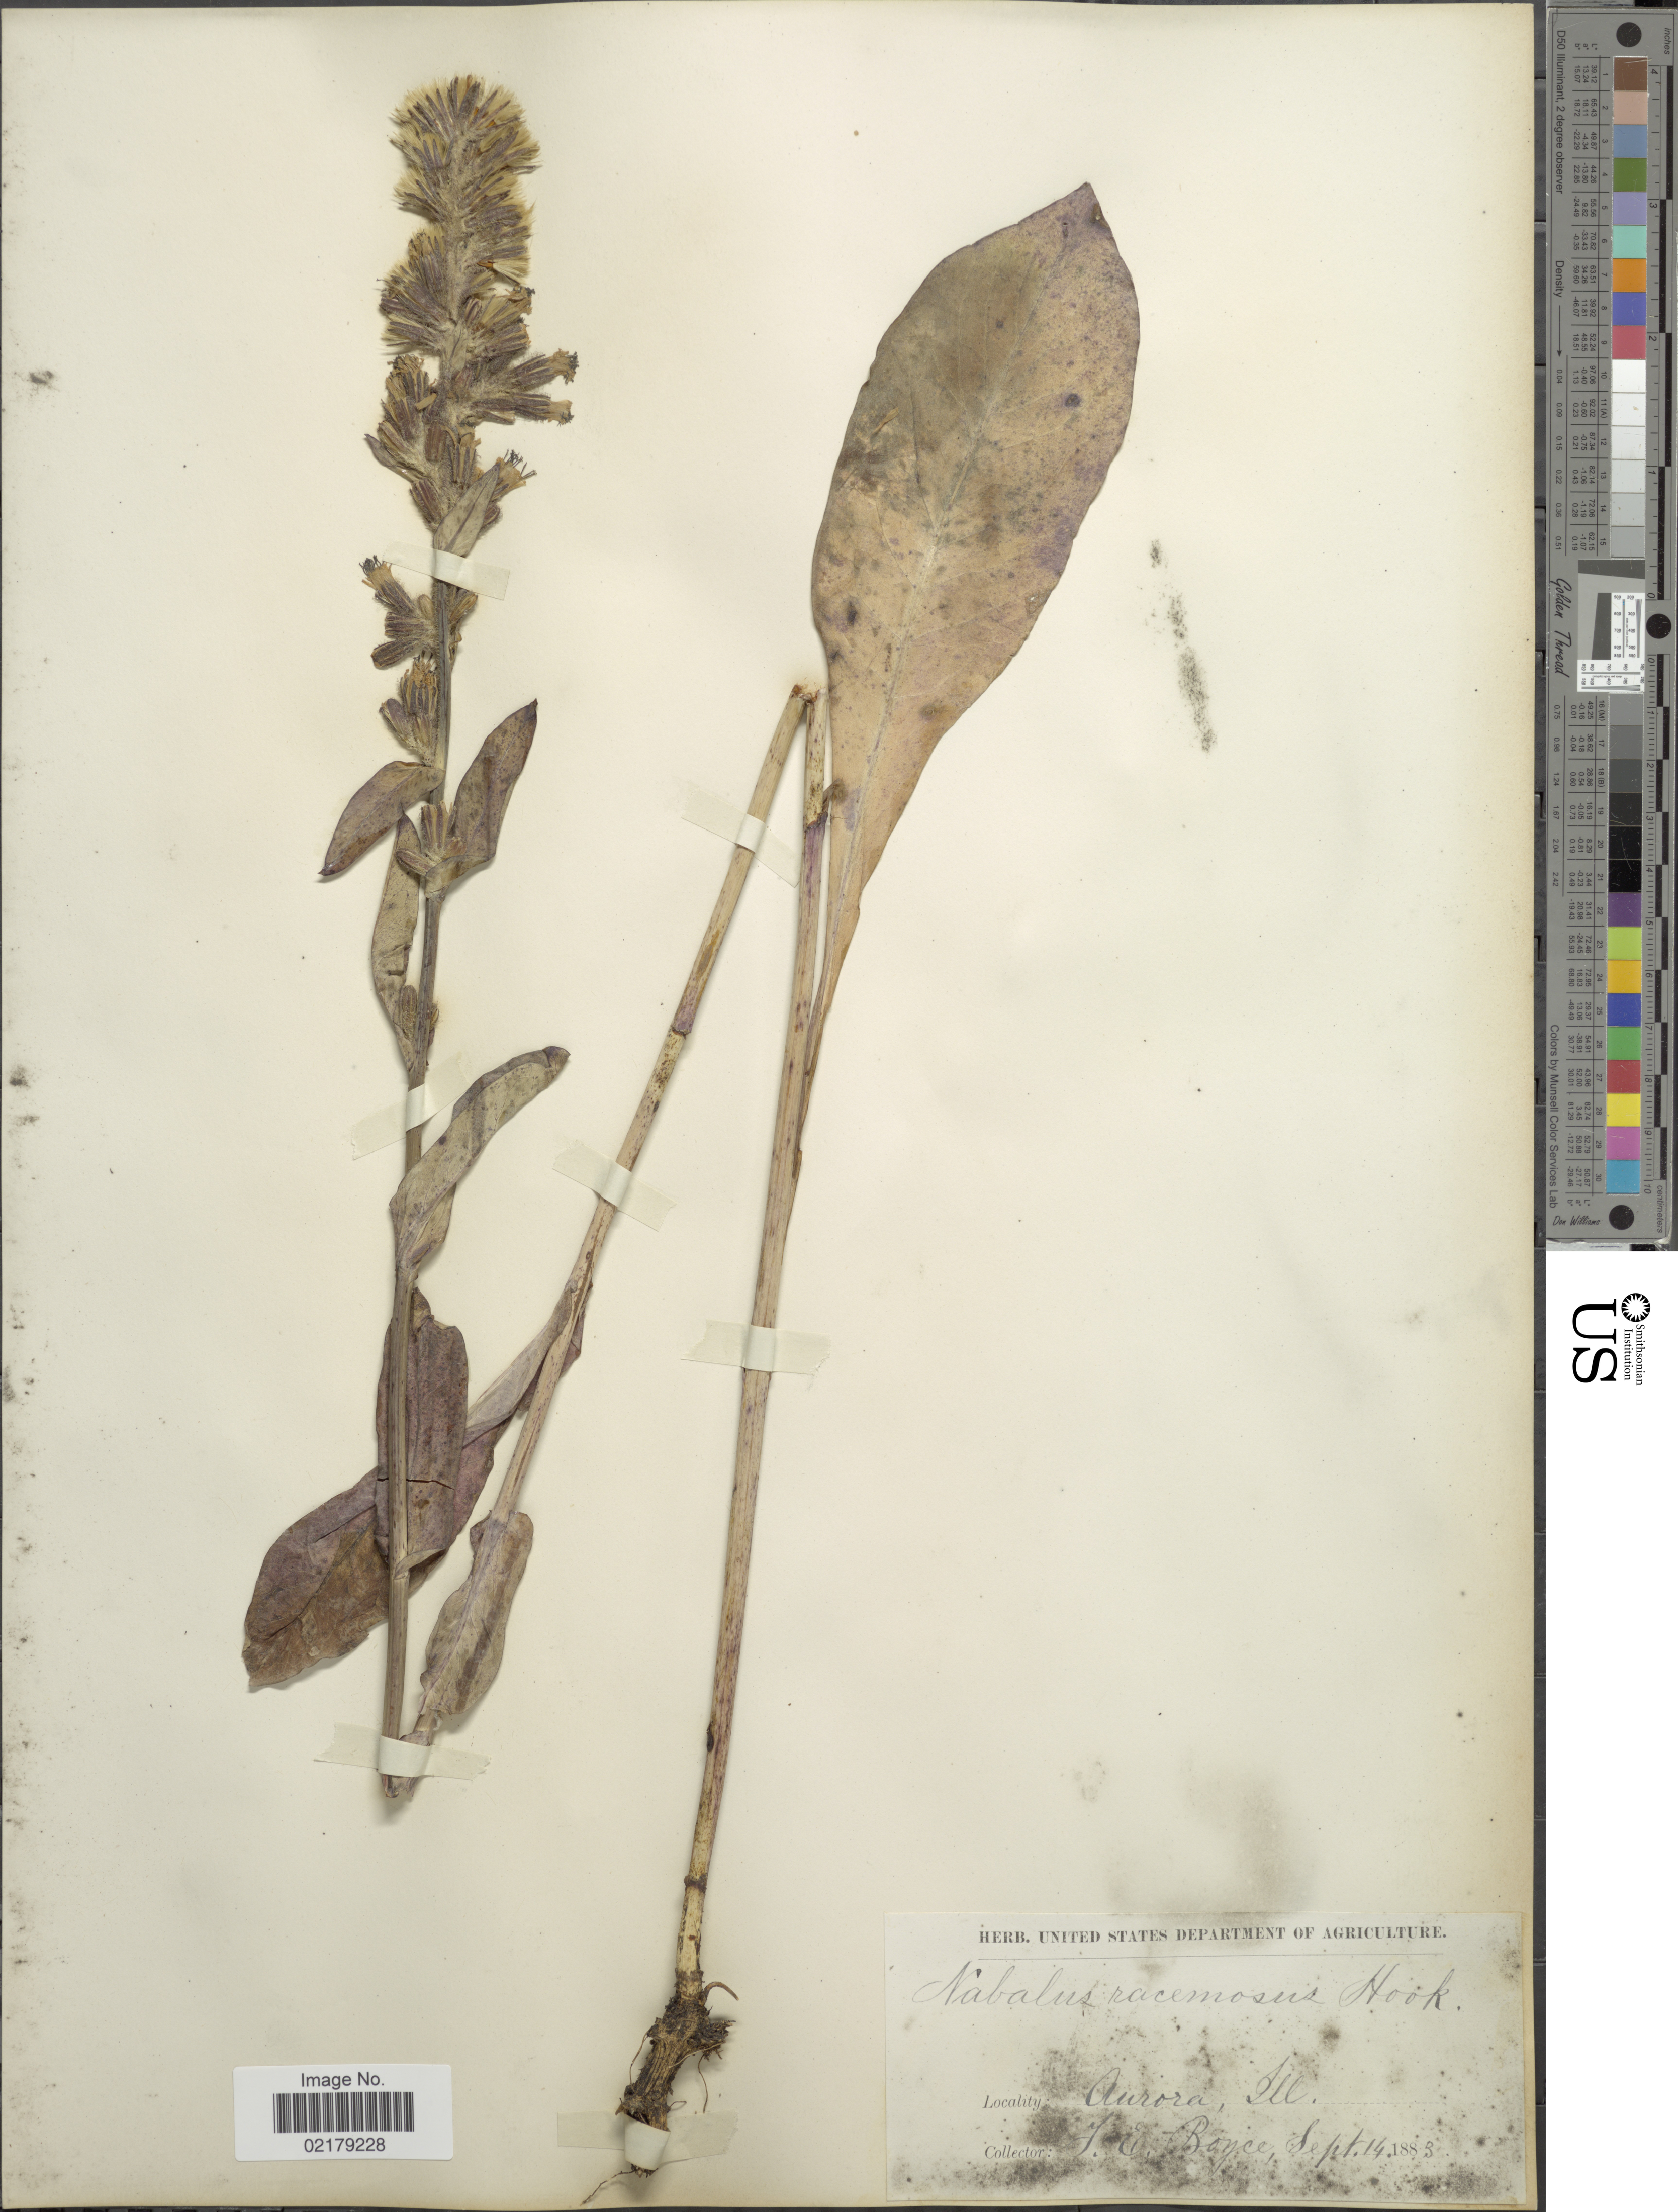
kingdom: Plantae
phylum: Tracheophyta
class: Magnoliopsida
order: Asterales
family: Asteraceae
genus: Nabalus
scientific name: Nabalus racemosus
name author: (Michx.) Hook.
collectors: Y. Boyce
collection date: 1883-09-14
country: United States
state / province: Illinois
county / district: Kane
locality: Aurora